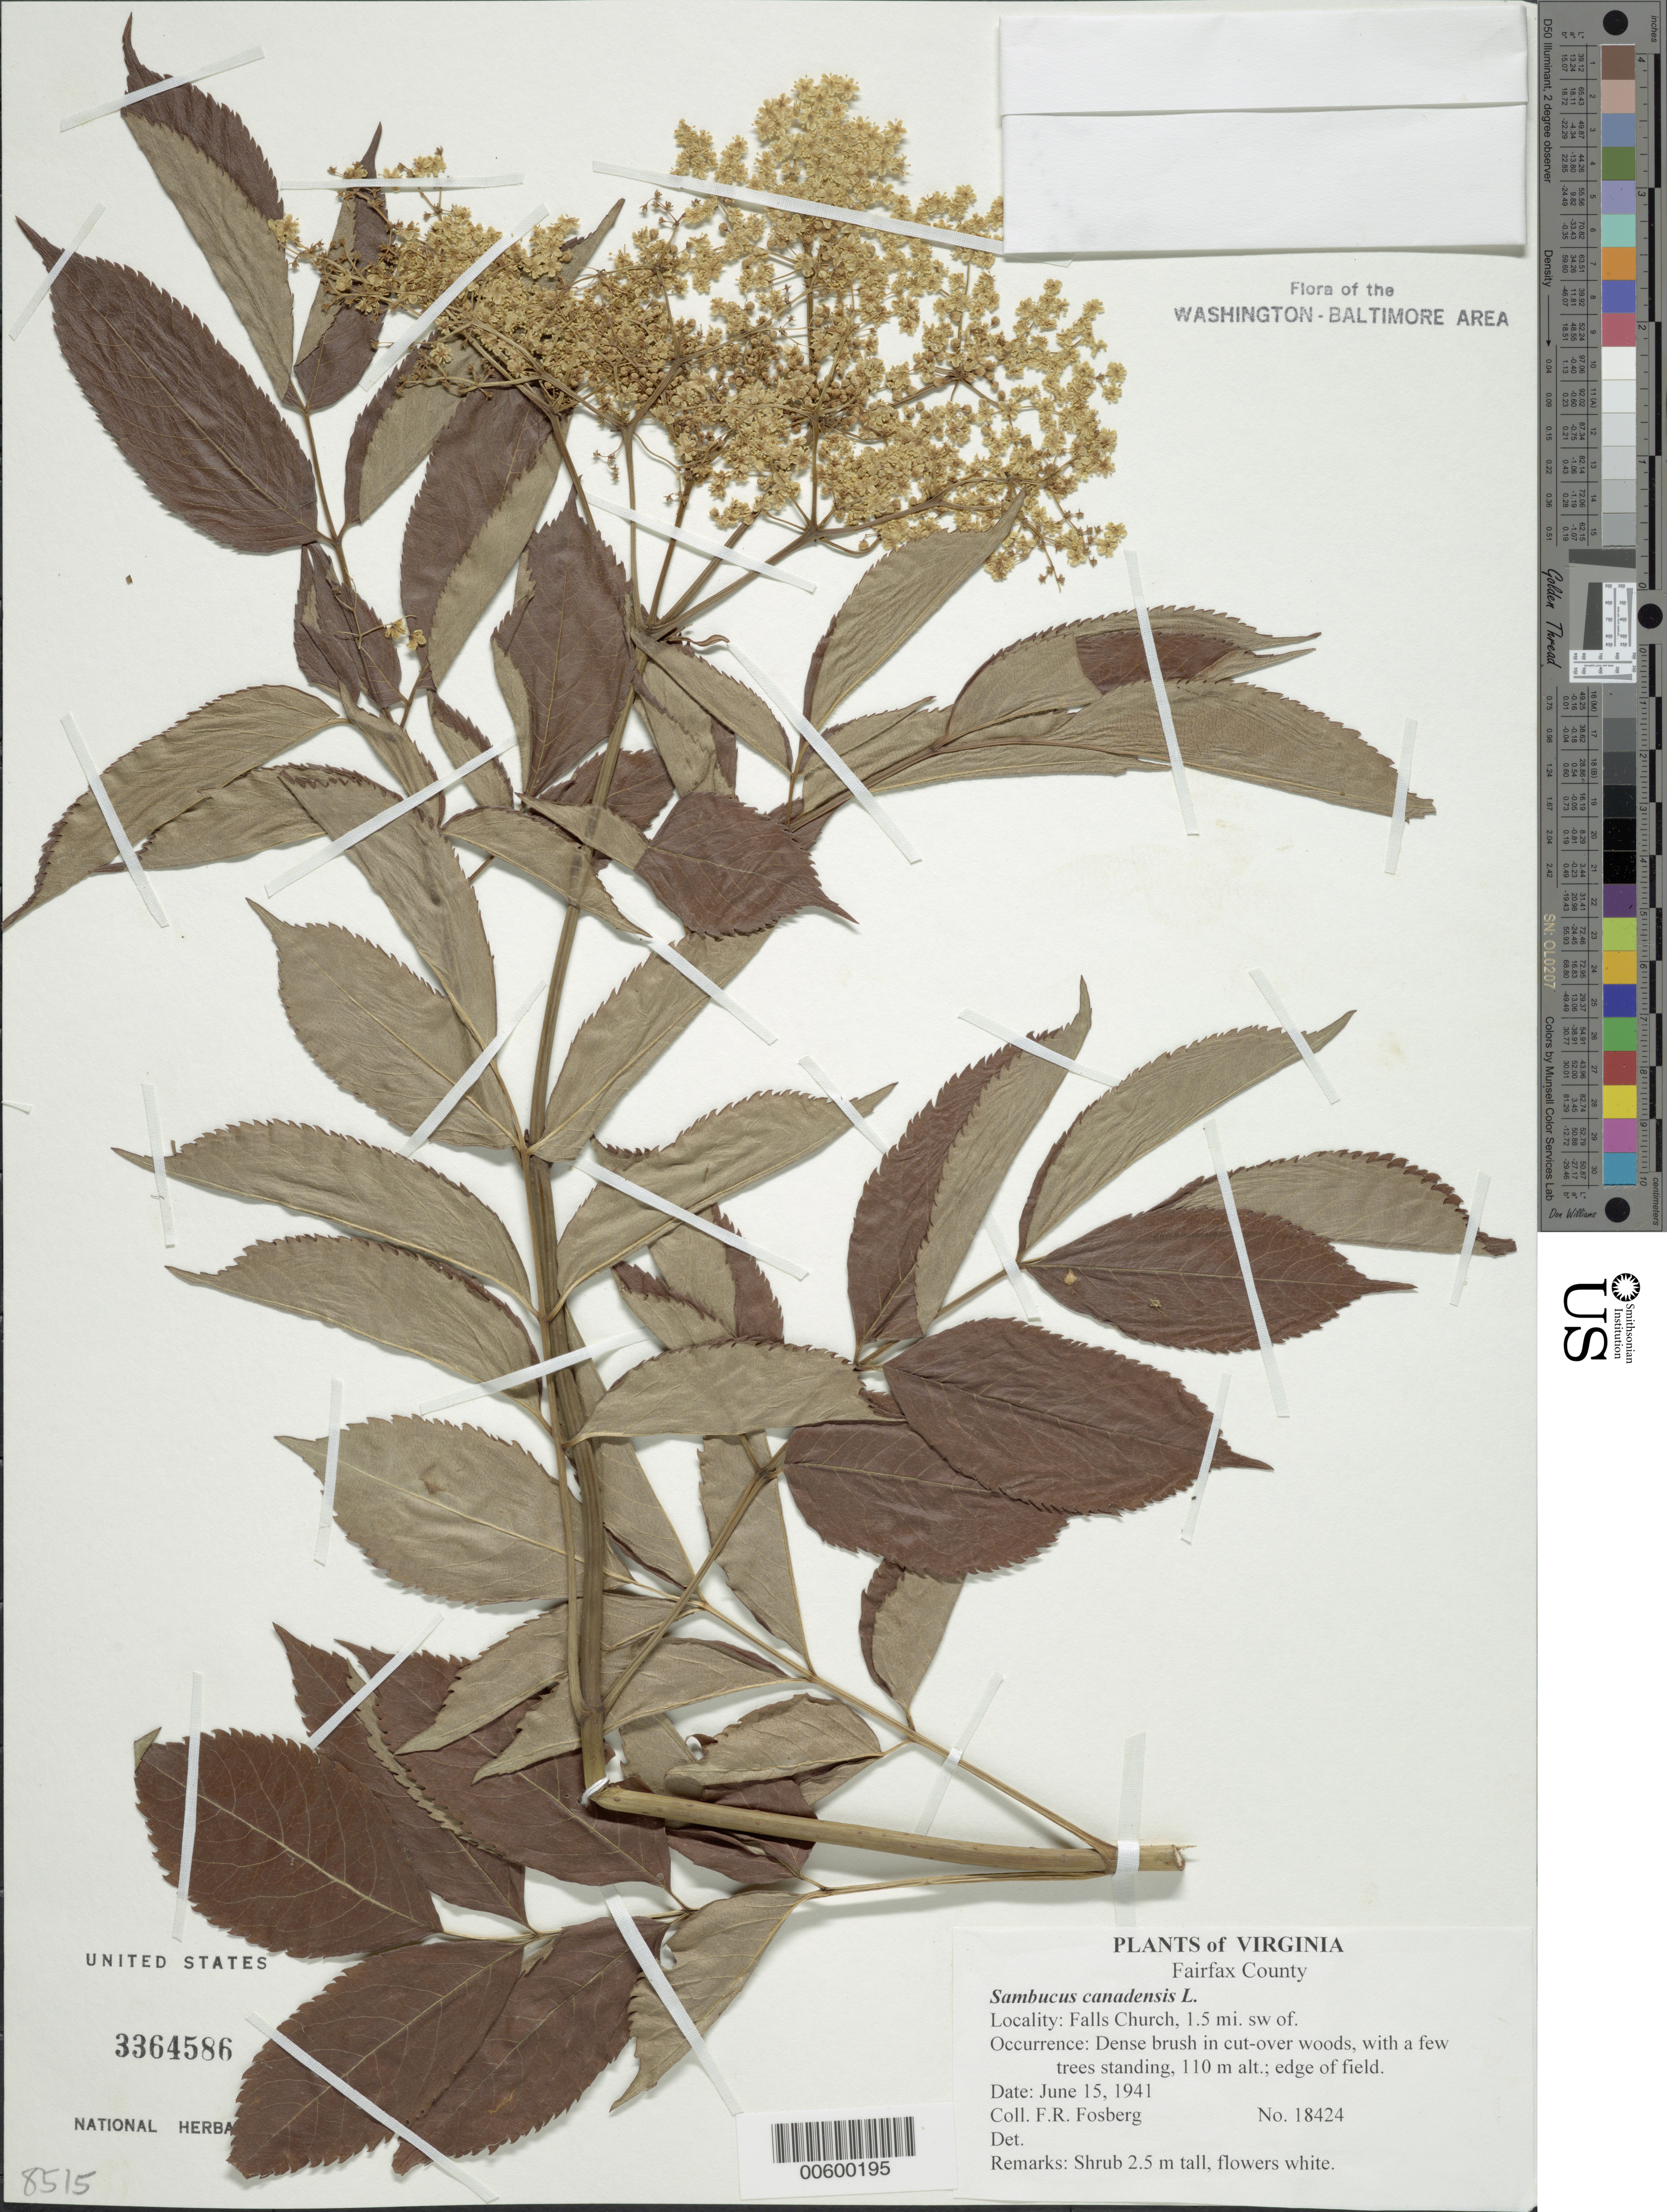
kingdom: Plantae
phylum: Tracheophyta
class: Magnoliopsida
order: Dipsacales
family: Viburnaceae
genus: Sambucus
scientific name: Sambucus canadensis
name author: L.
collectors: F. R. Fosberg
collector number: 18424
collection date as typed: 15 Jun 1941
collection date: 1941-06-15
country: United States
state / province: Virginia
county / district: Fairfax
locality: Falls Church, 1.5 mi. SW of.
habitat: Dense brush in cut-over woods, with a few trees standing, 110 m alt.; edge of field.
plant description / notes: Common name: Elderberry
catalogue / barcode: US 3364586